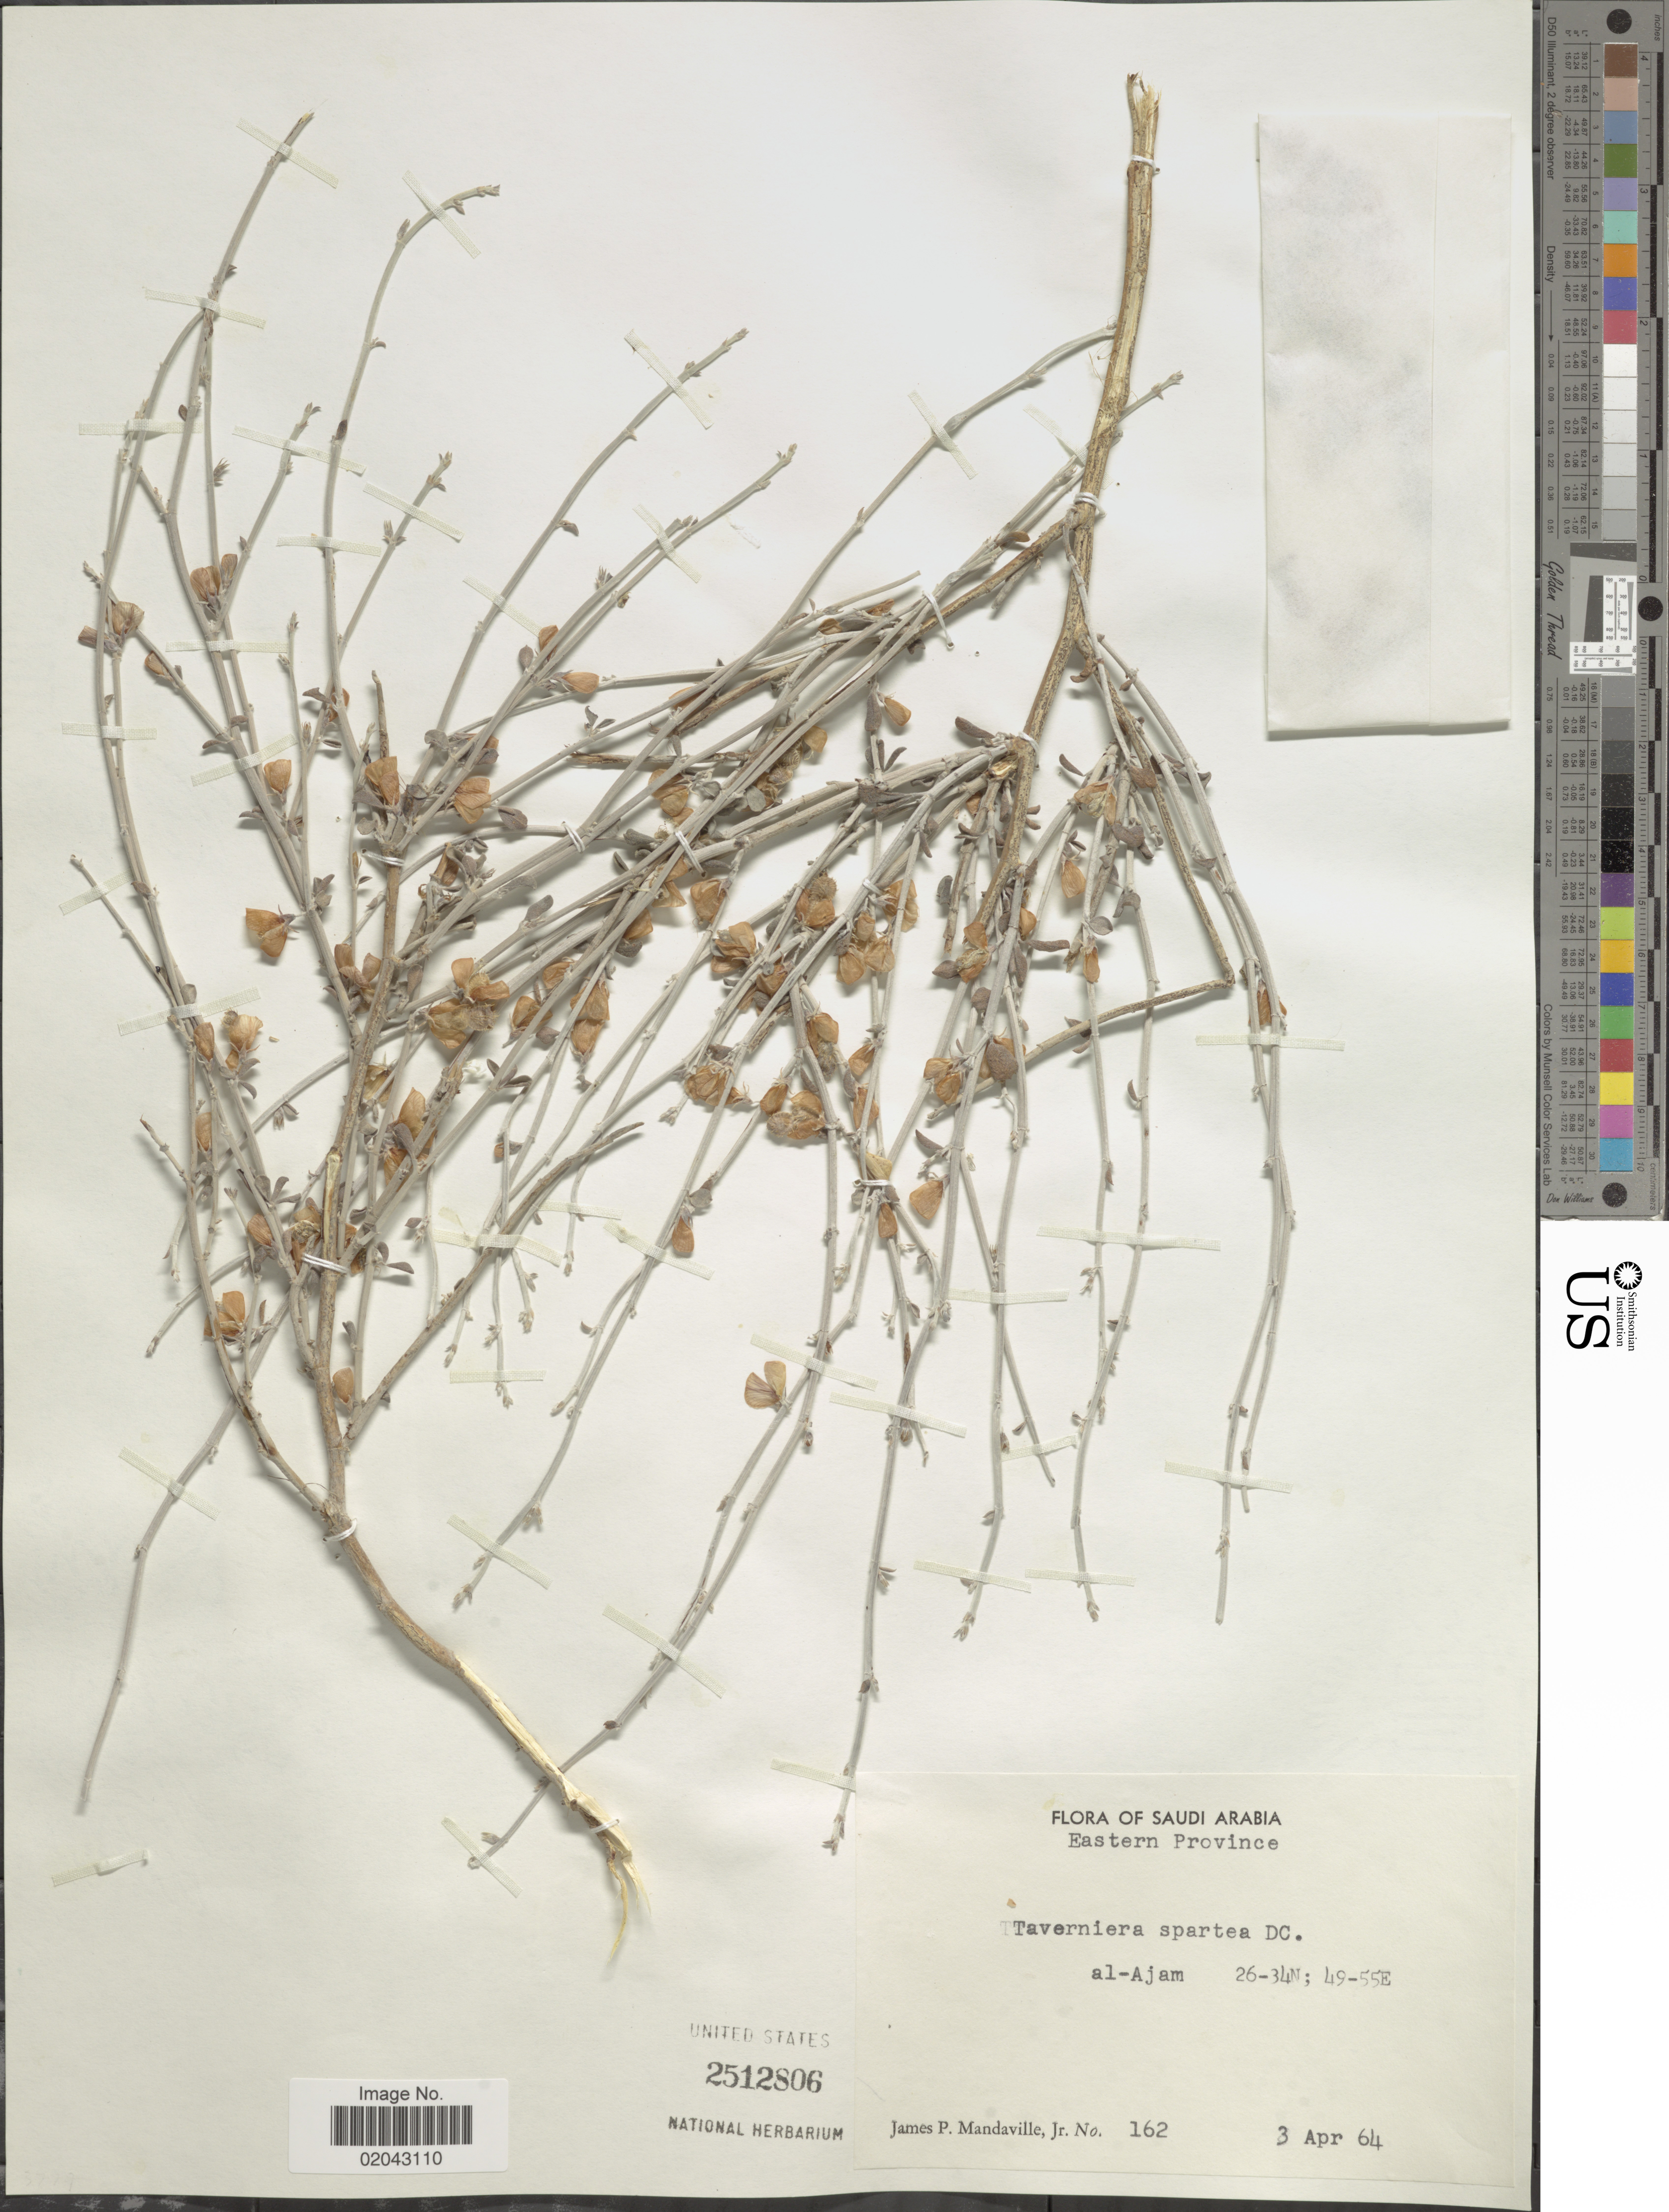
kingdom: Plantae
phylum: Tracheophyta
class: Magnoliopsida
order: Fabales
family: Fabaceae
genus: Taverniera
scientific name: Taverniera spartea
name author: DC.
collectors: J. Mandaville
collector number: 162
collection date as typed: Transcribed d/m/y: 3/4/64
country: Saudi Arabia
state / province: Ash Sharqiyah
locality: Eastern Province, Al Ajam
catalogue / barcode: US 2512806